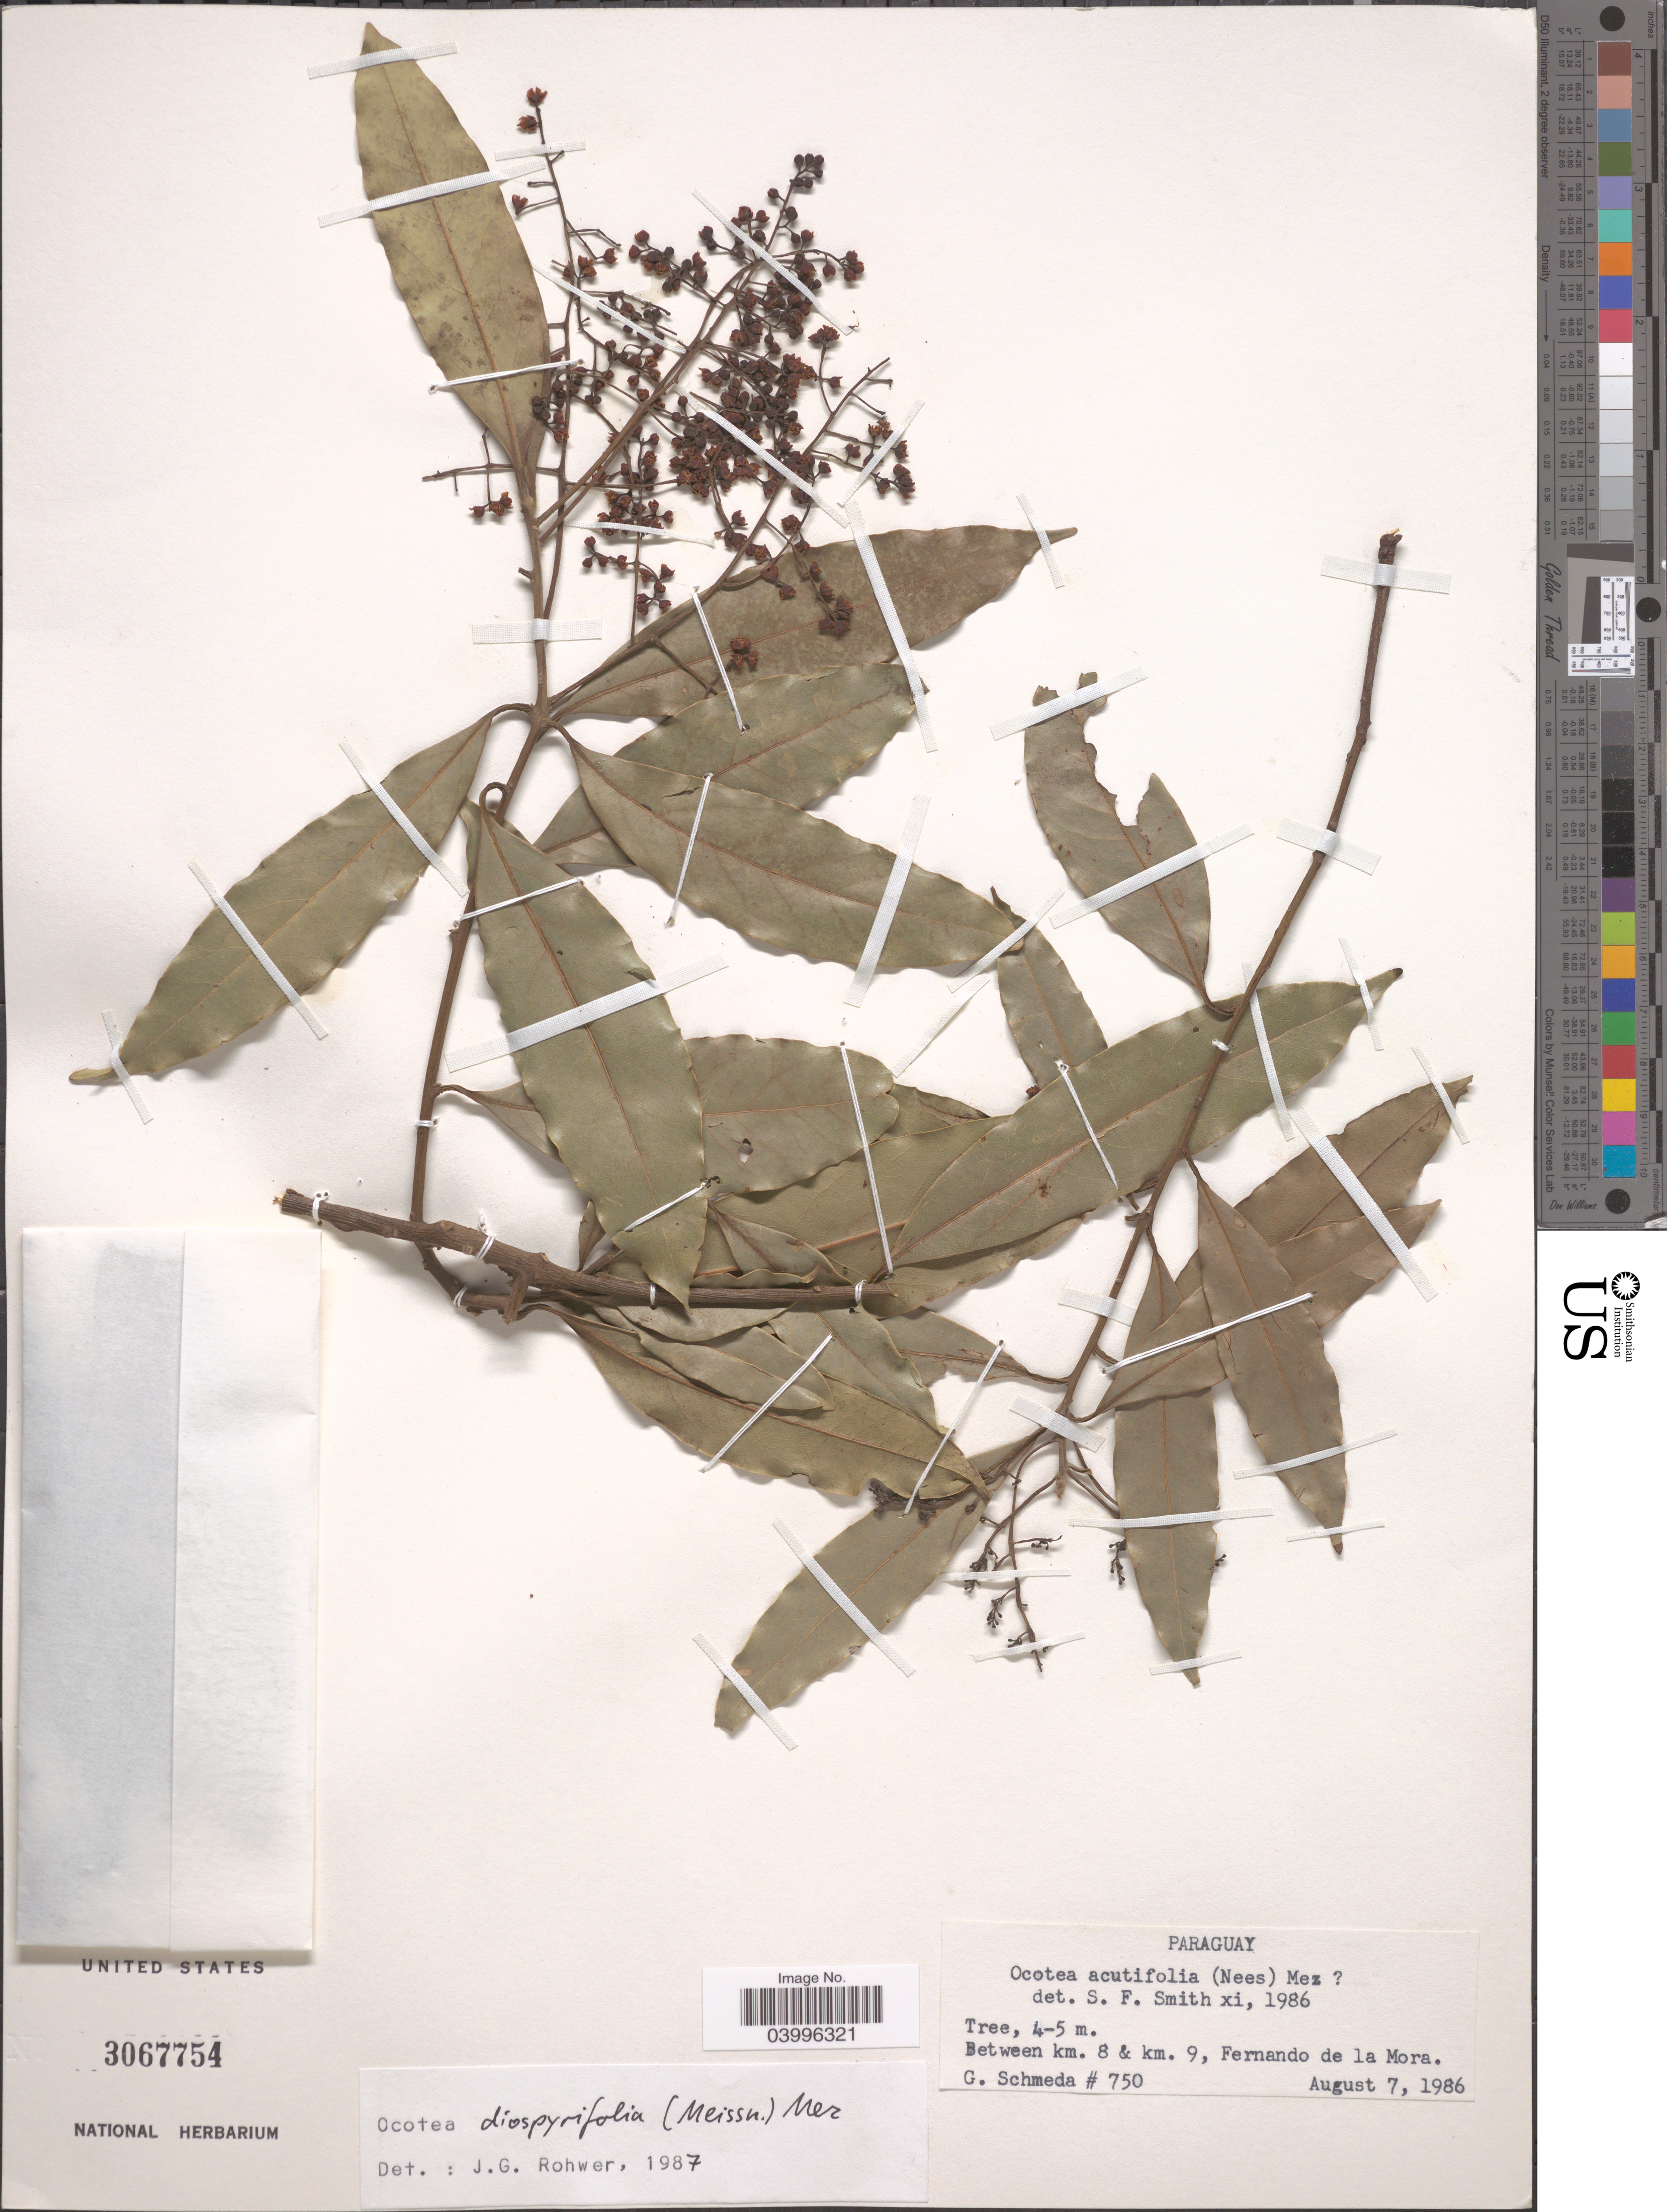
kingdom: Plantae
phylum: Tracheophyta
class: Magnoliopsida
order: Laurales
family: Lauraceae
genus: Ocotea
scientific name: Ocotea diospyrifolia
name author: (Meisn.) Mez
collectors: G. Schmeda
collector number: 750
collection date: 1986-08-07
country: Paraguay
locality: Between km. 8 & km. 9, Fernando de la Mora.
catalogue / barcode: US 3067754